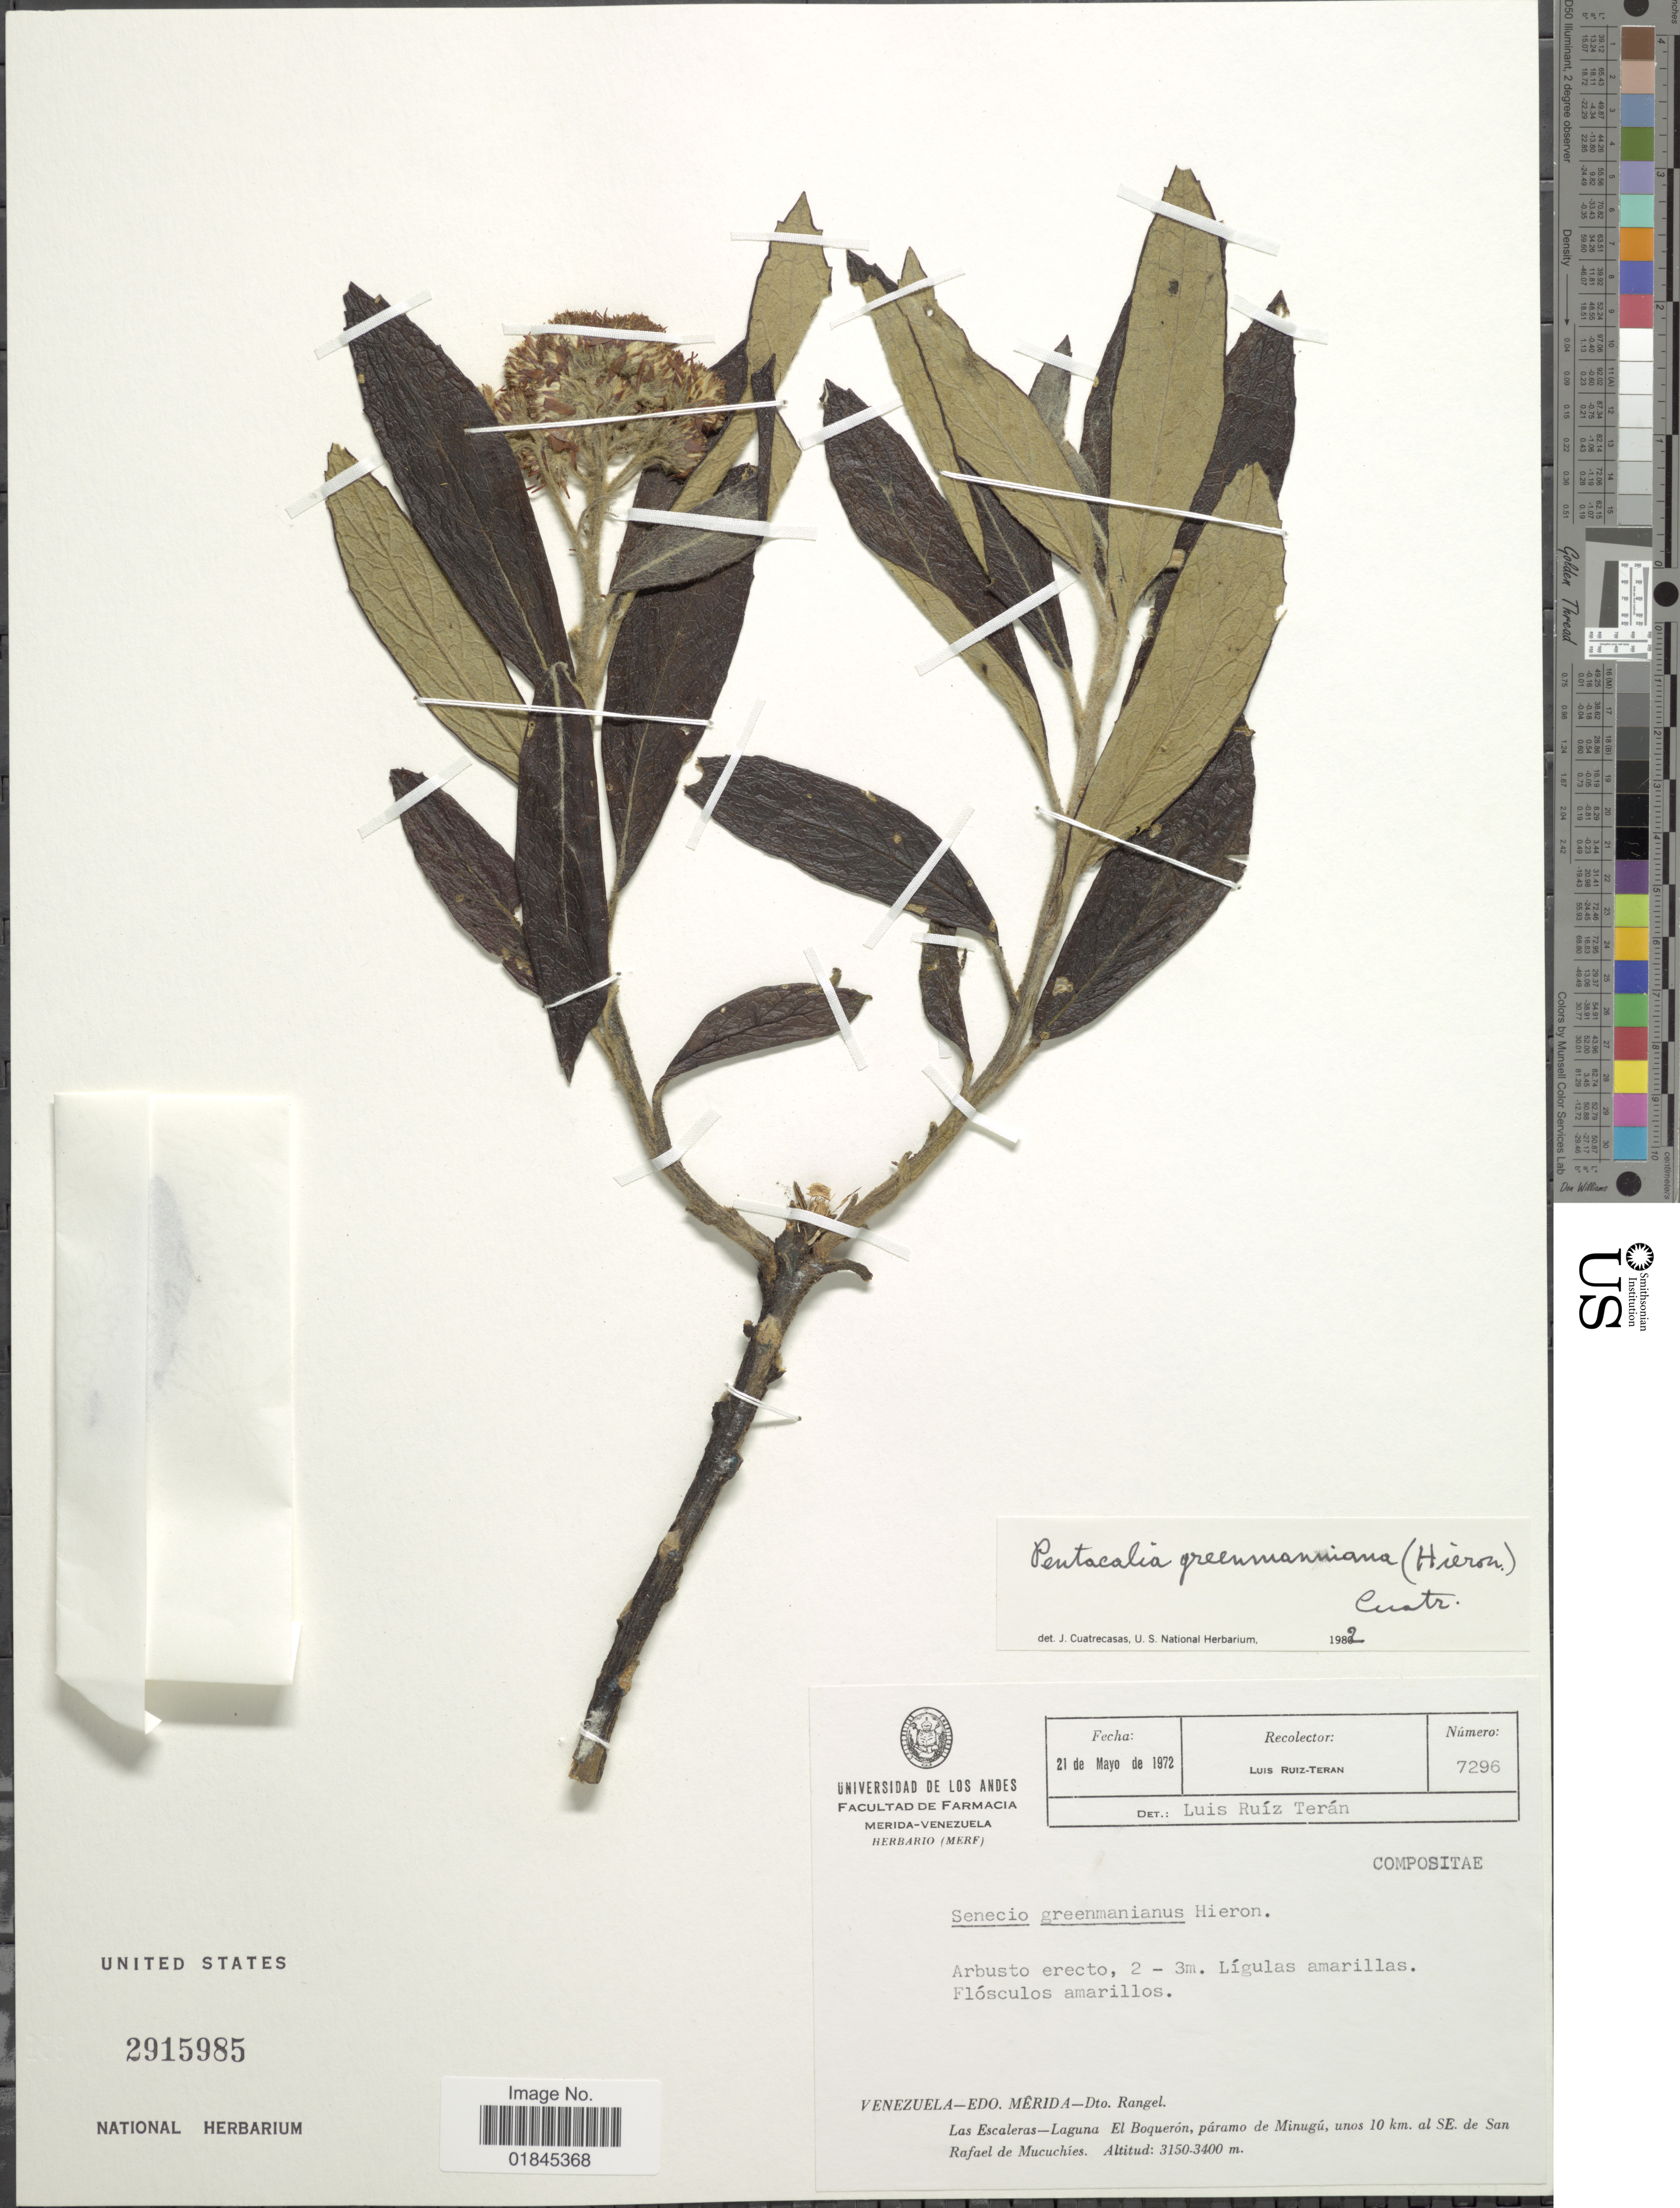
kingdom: Plantae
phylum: Tracheophyta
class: Magnoliopsida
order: Asterales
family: Asteraceae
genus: Pentacalia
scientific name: Pentacalia greenmaniana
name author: (Hieron.) Cuatrec.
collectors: L. E. Ruíz-Terán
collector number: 7296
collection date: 1972-05-21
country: Venezuela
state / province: Mérida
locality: Venezuela - Edo. Mérida - Dto. Rangel. Las Escaleras - Laguna Boquerón, páramo de Minugú, unos 10 km. al SE. de San Rafael de Mucuchies.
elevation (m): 3150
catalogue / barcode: US 2915985